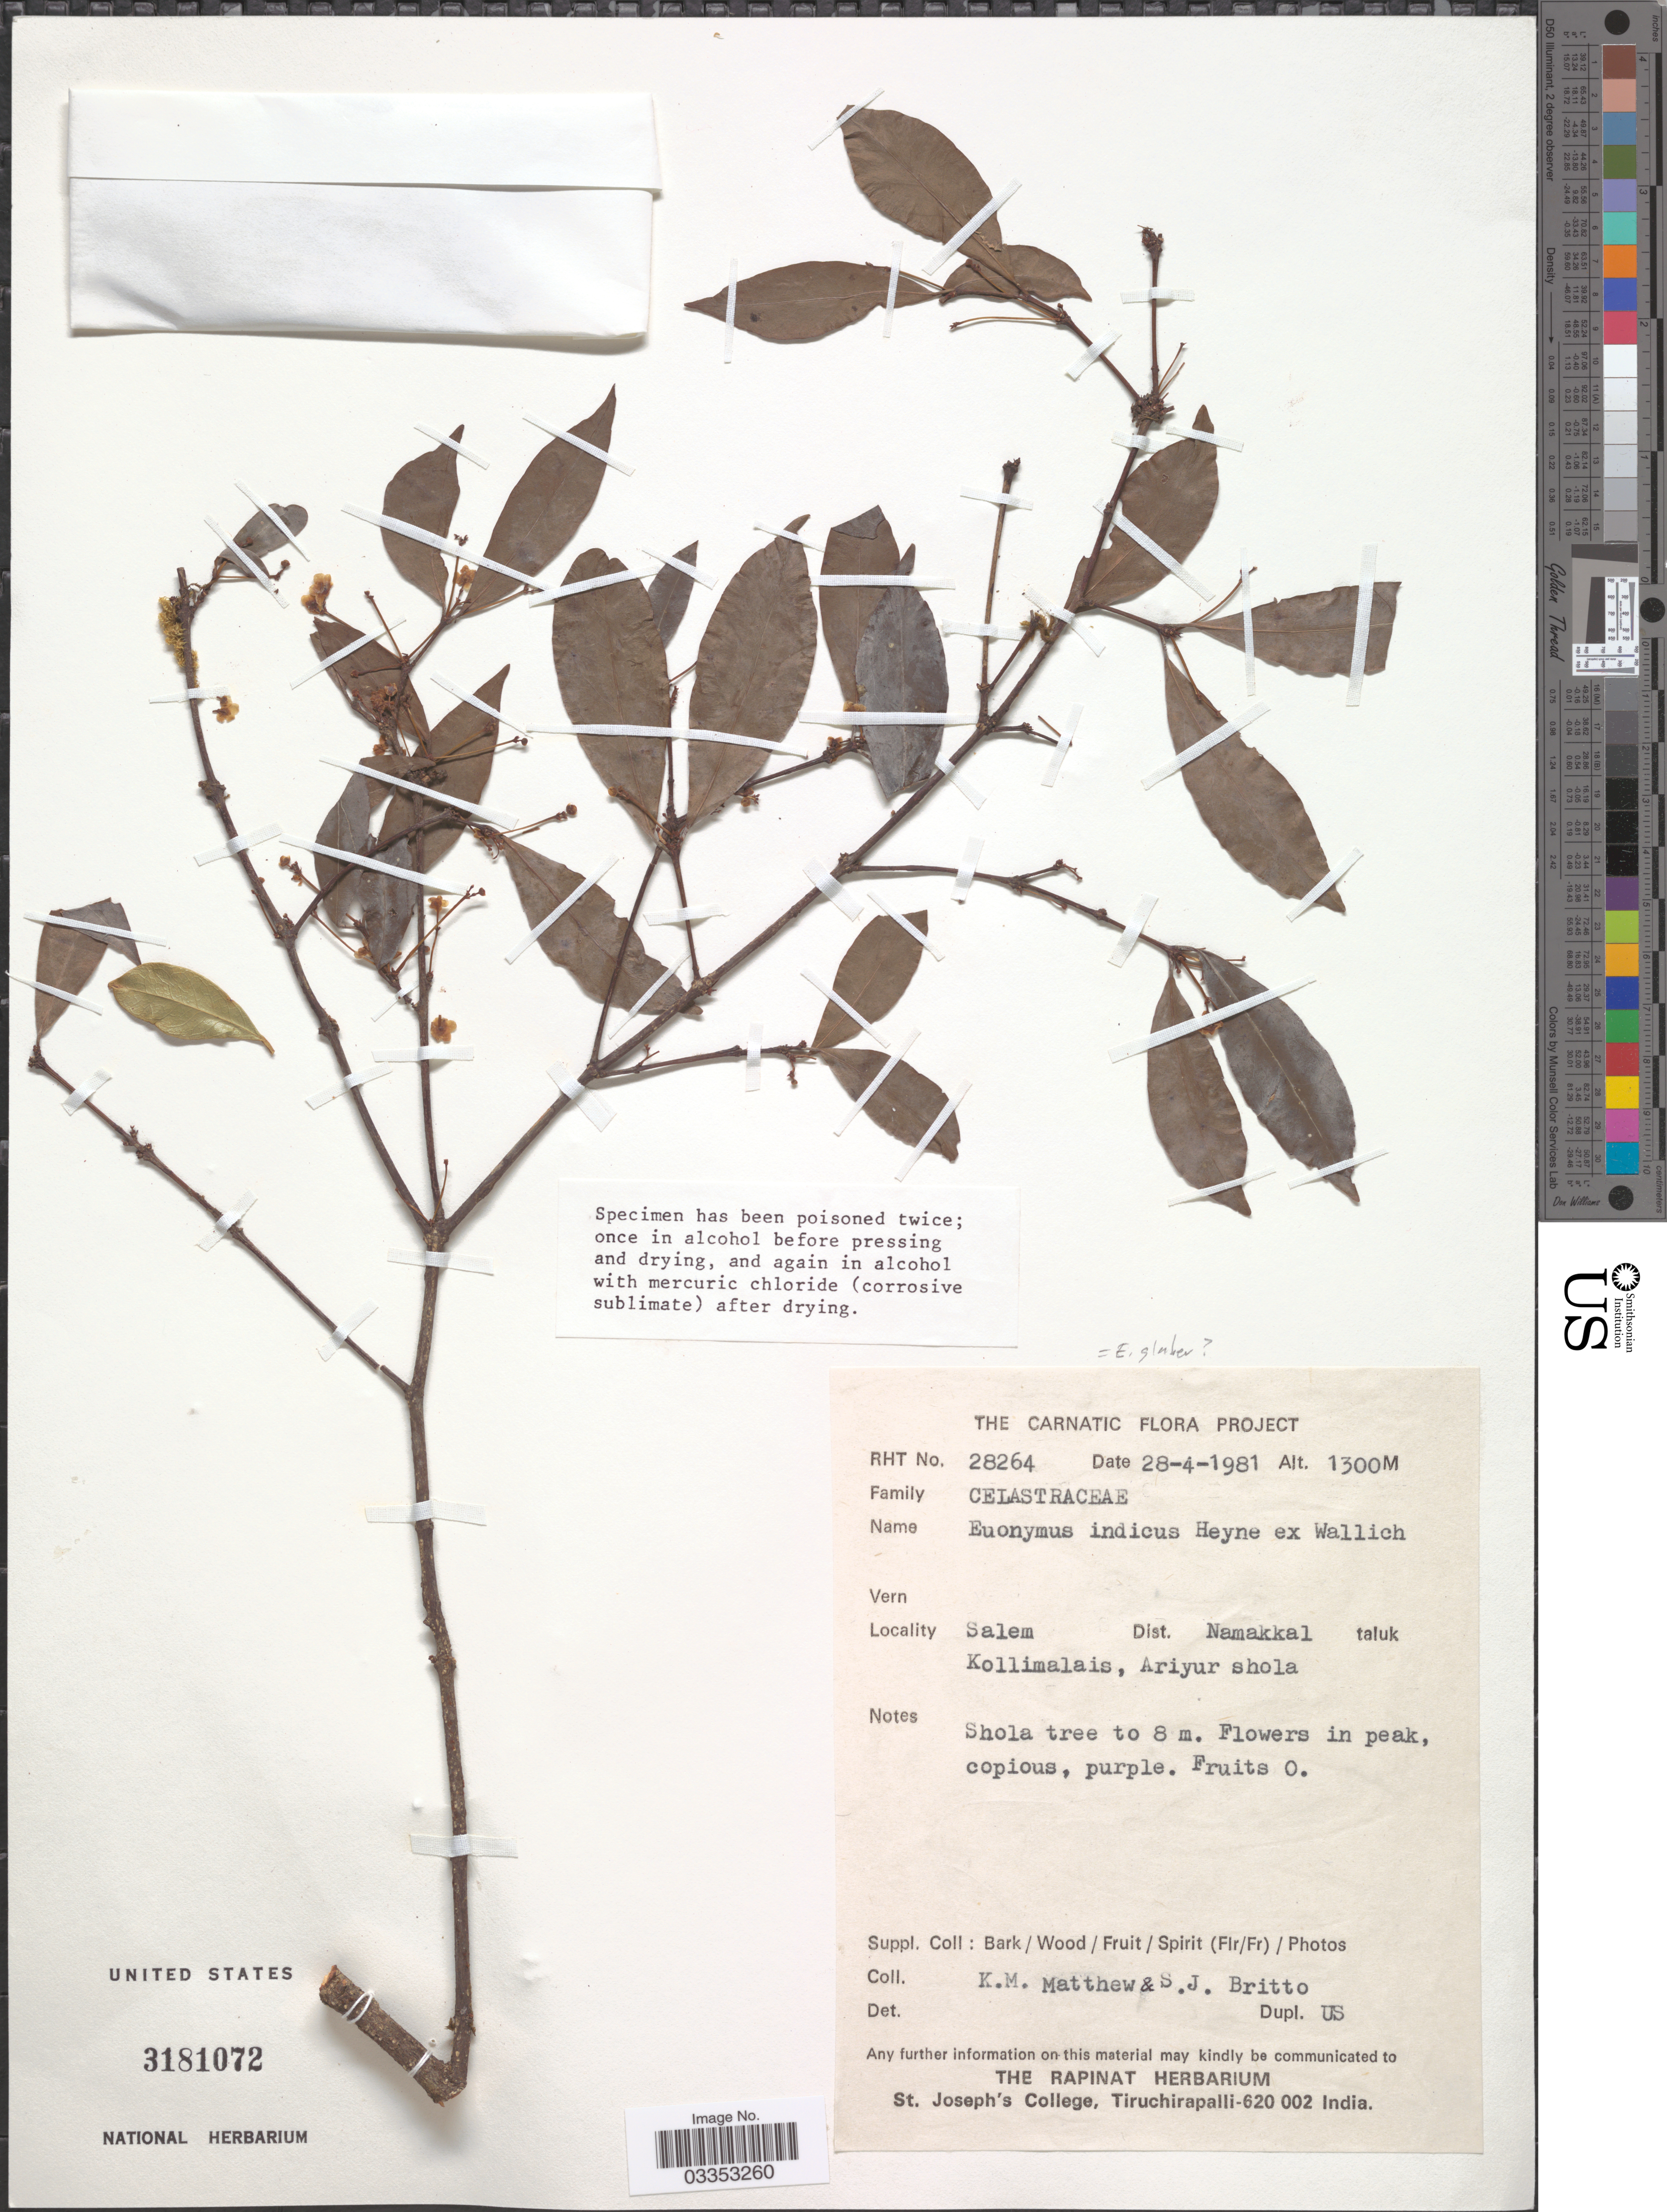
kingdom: Plantae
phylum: Tracheophyta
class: Magnoliopsida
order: Celastrales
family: Celastraceae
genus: Euonymus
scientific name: Euonymus glaber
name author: Roxb.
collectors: K. M. Matthew & S. J. Britto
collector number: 28264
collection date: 1981-04-28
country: India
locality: Salem Dist. Namakkal taluk. Kollimalais, Ariyur shola.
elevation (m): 1300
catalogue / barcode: US 3181072